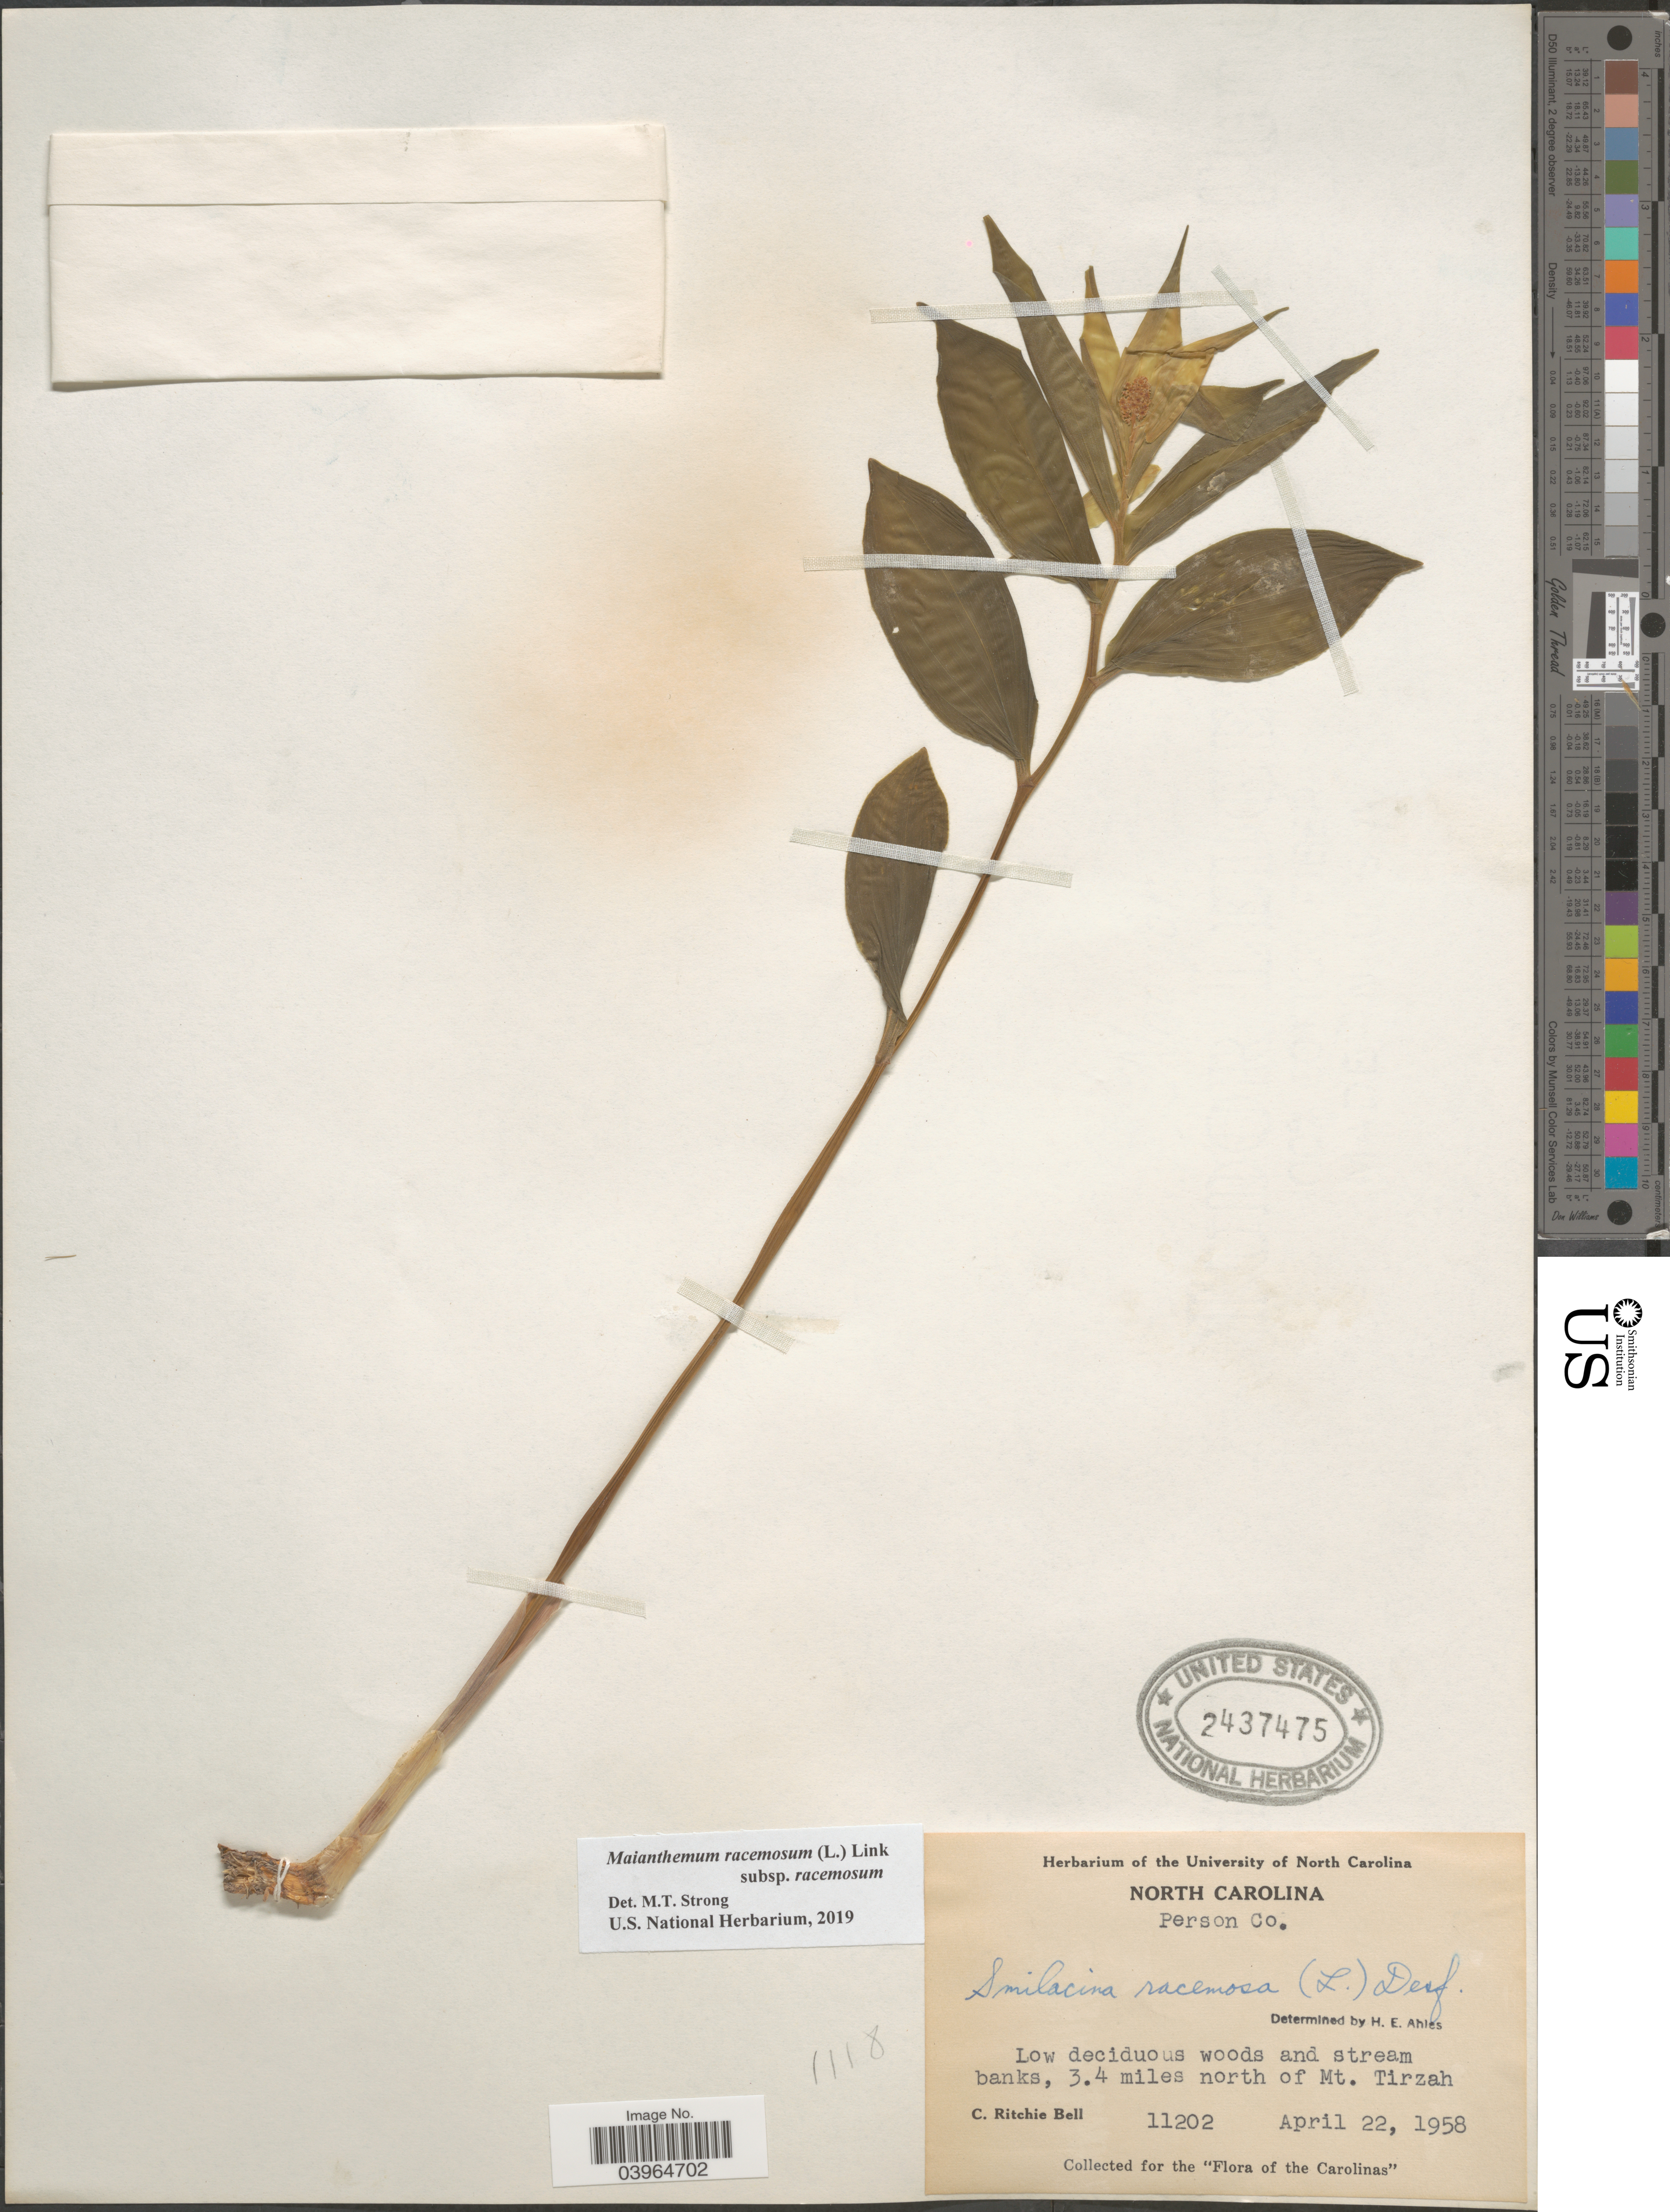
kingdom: Plantae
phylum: Tracheophyta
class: Liliopsida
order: Asparagales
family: Asparagaceae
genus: Maianthemum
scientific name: Maianthemum racemosum subsp. racemosum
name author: (L.) Link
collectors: C. R. Bell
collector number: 11202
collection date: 1958-04-22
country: United States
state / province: North Carolina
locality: Person Co. 3.4 miles north of Mt. Tirzah.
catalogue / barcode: US 2437475